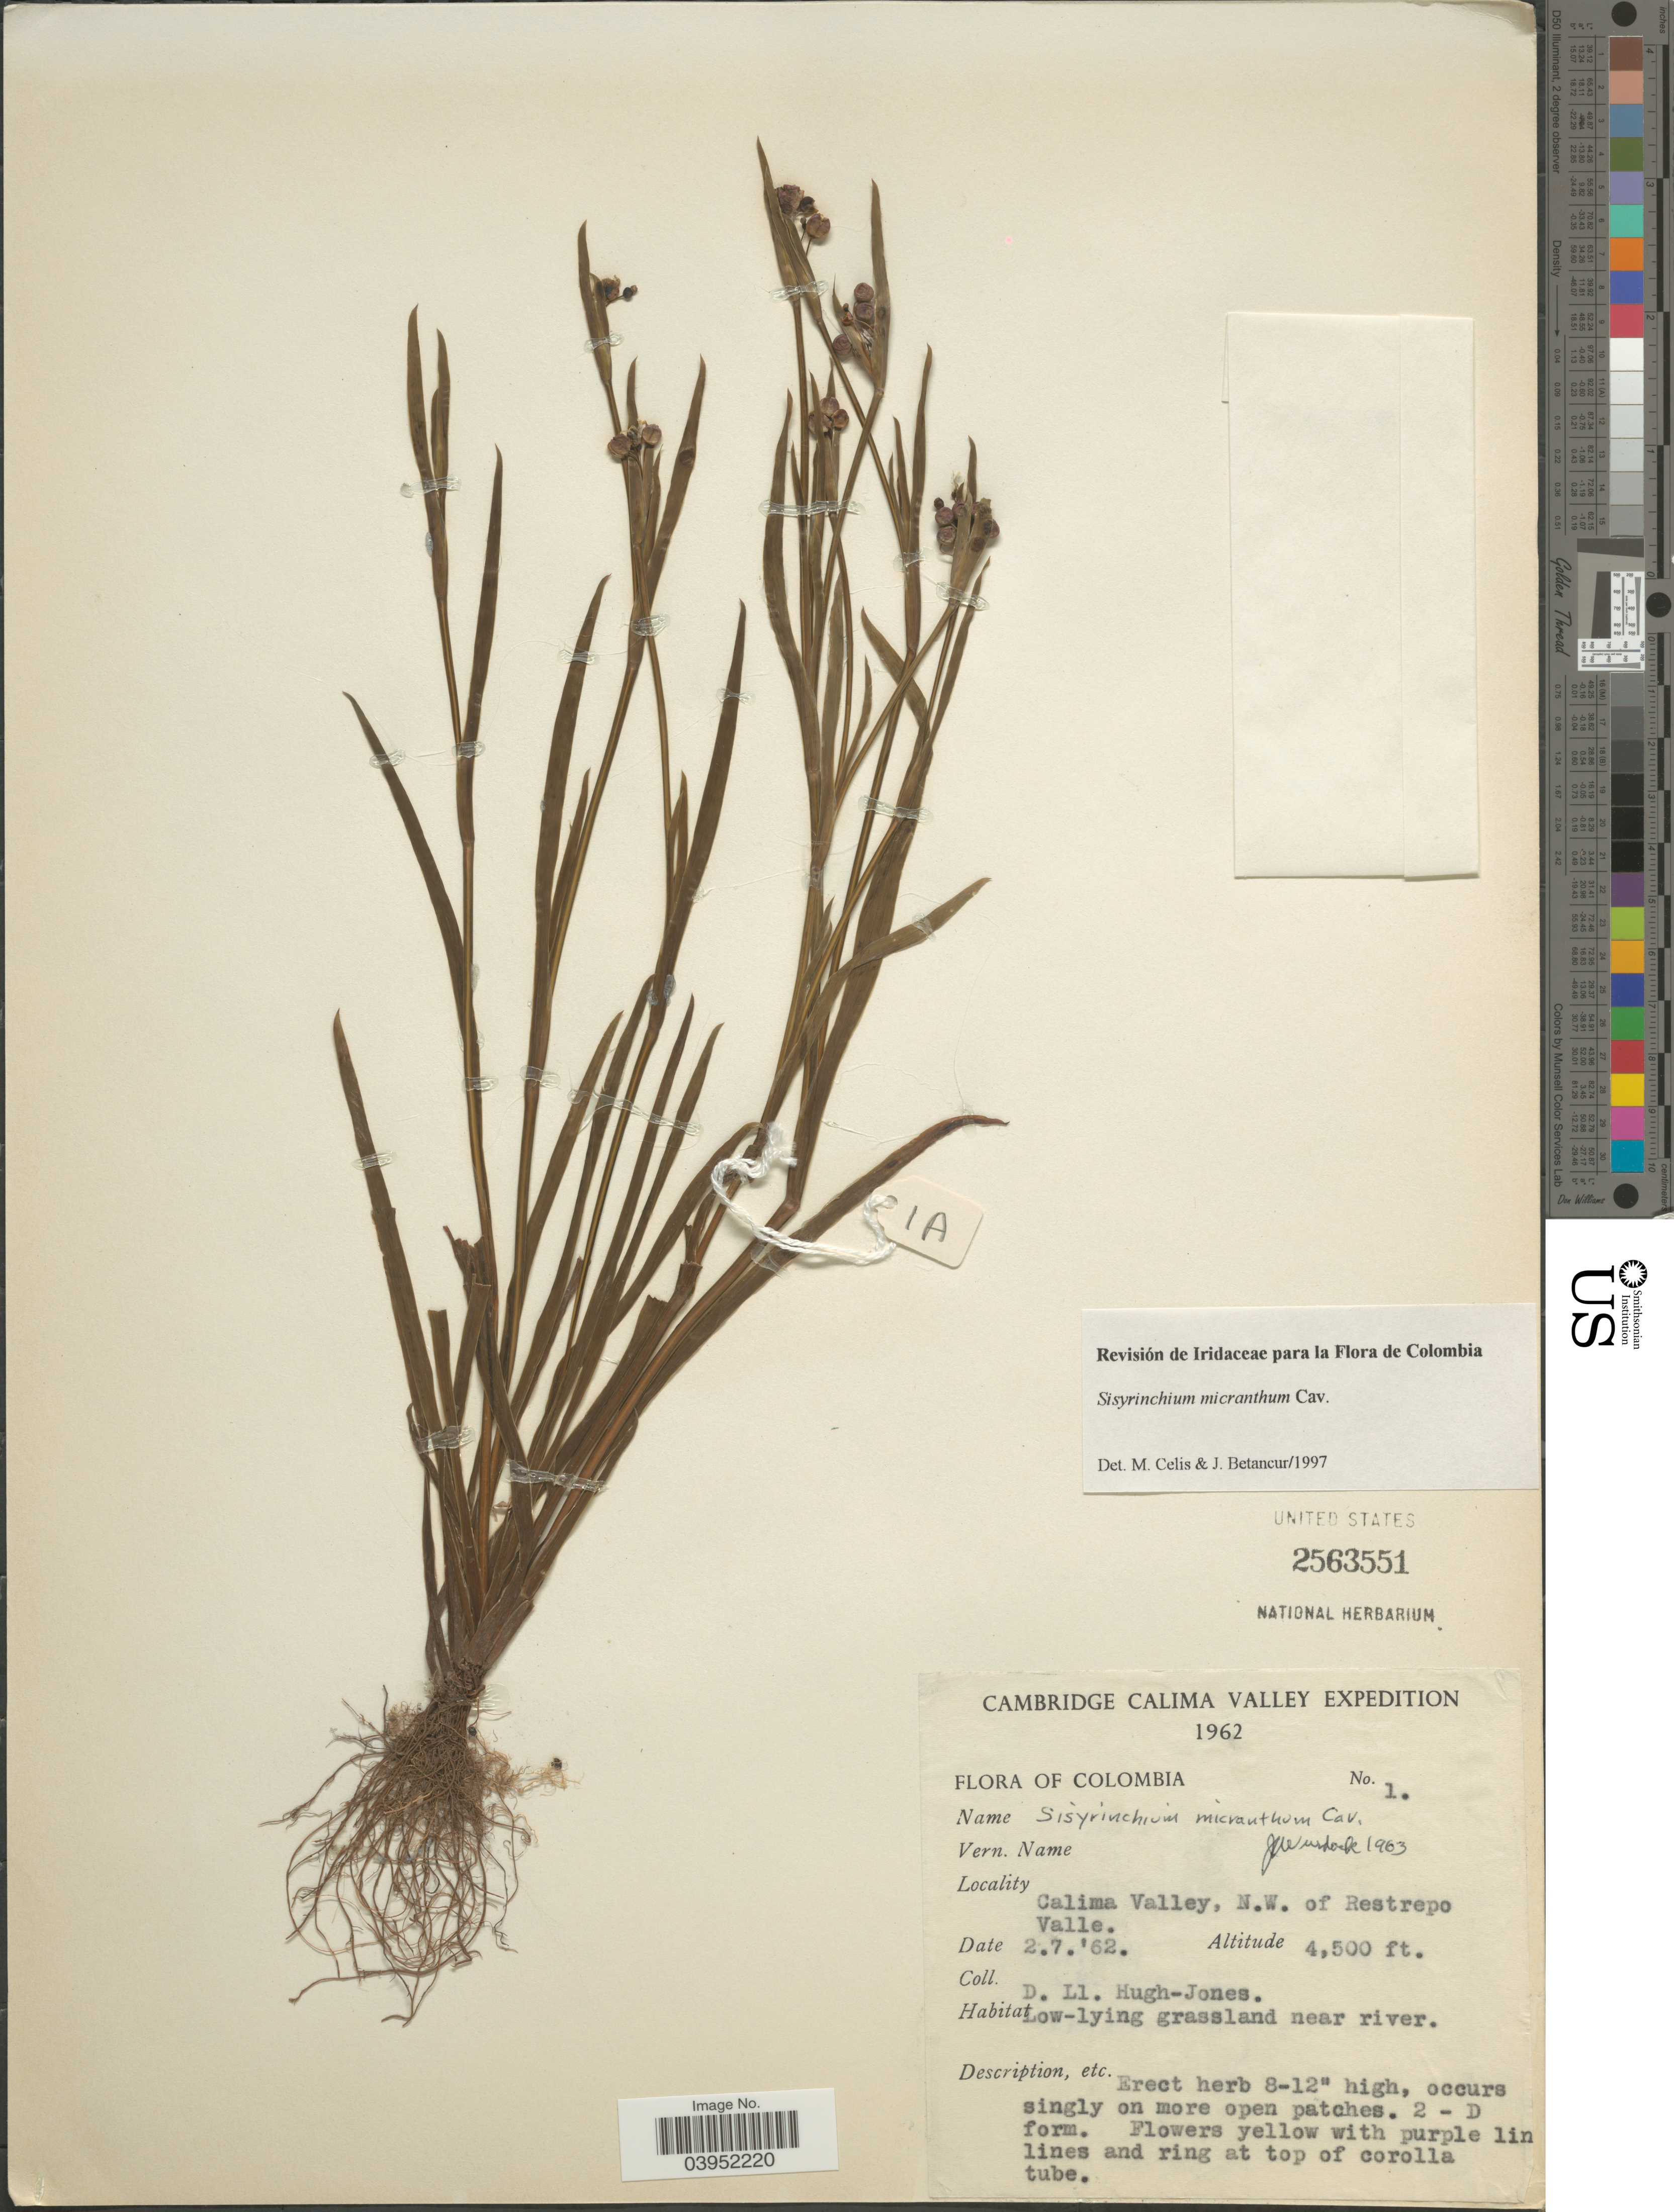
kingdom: Plantae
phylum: Tracheophyta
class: Liliopsida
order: Asparagales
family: Iridaceae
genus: Sisyrinchium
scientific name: Sisyrinchium micranthum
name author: Cav.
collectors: D. Hugh-Jones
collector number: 1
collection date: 1962-07-02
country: Colombia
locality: Calima Valley, N.W. of Restrepo Valle.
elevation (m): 1372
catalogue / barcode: US 2563551